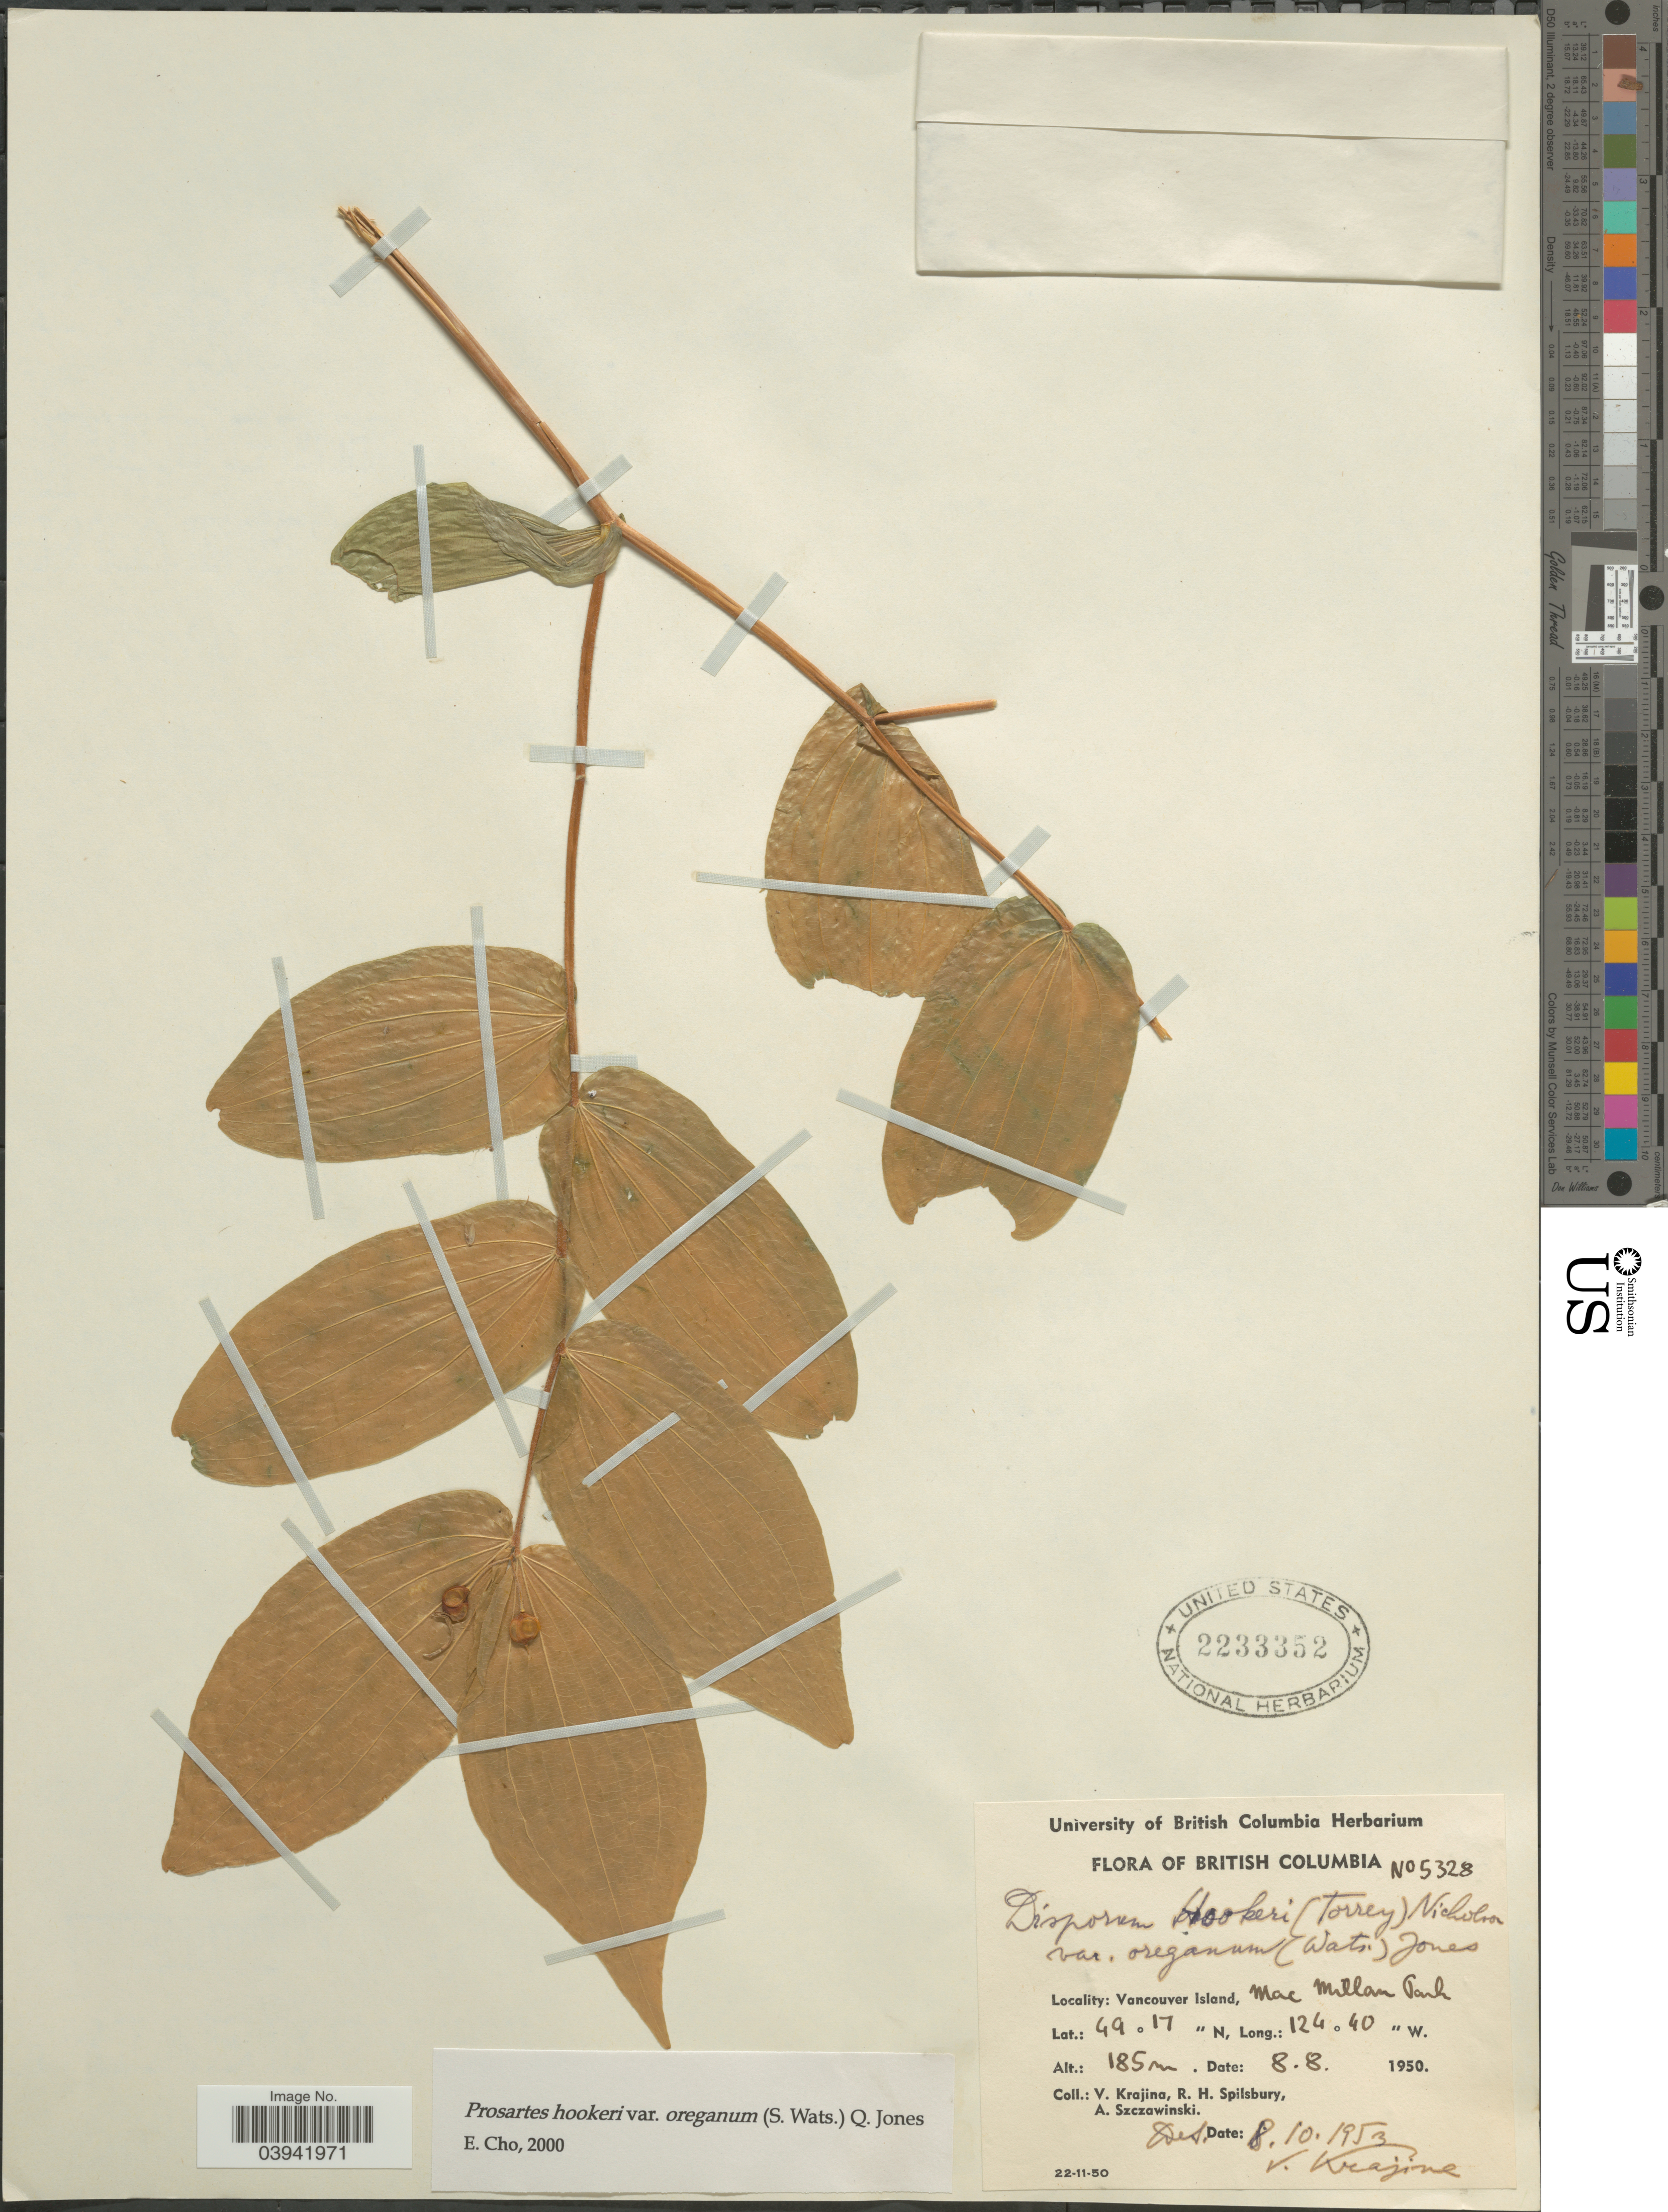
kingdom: Plantae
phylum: Tracheophyta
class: Liliopsida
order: Liliales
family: Liliaceae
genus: Prosartes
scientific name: Prosartes hookeri var. oregana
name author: (S. Watson) Kartesz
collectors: V. Krajina, R. Spilsbury & A. Szczawinski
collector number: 5328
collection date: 1950-08-08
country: Canada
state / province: British Columbia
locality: Vancouver Island, Mac Millan Park.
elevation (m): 185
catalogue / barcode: US 2233352